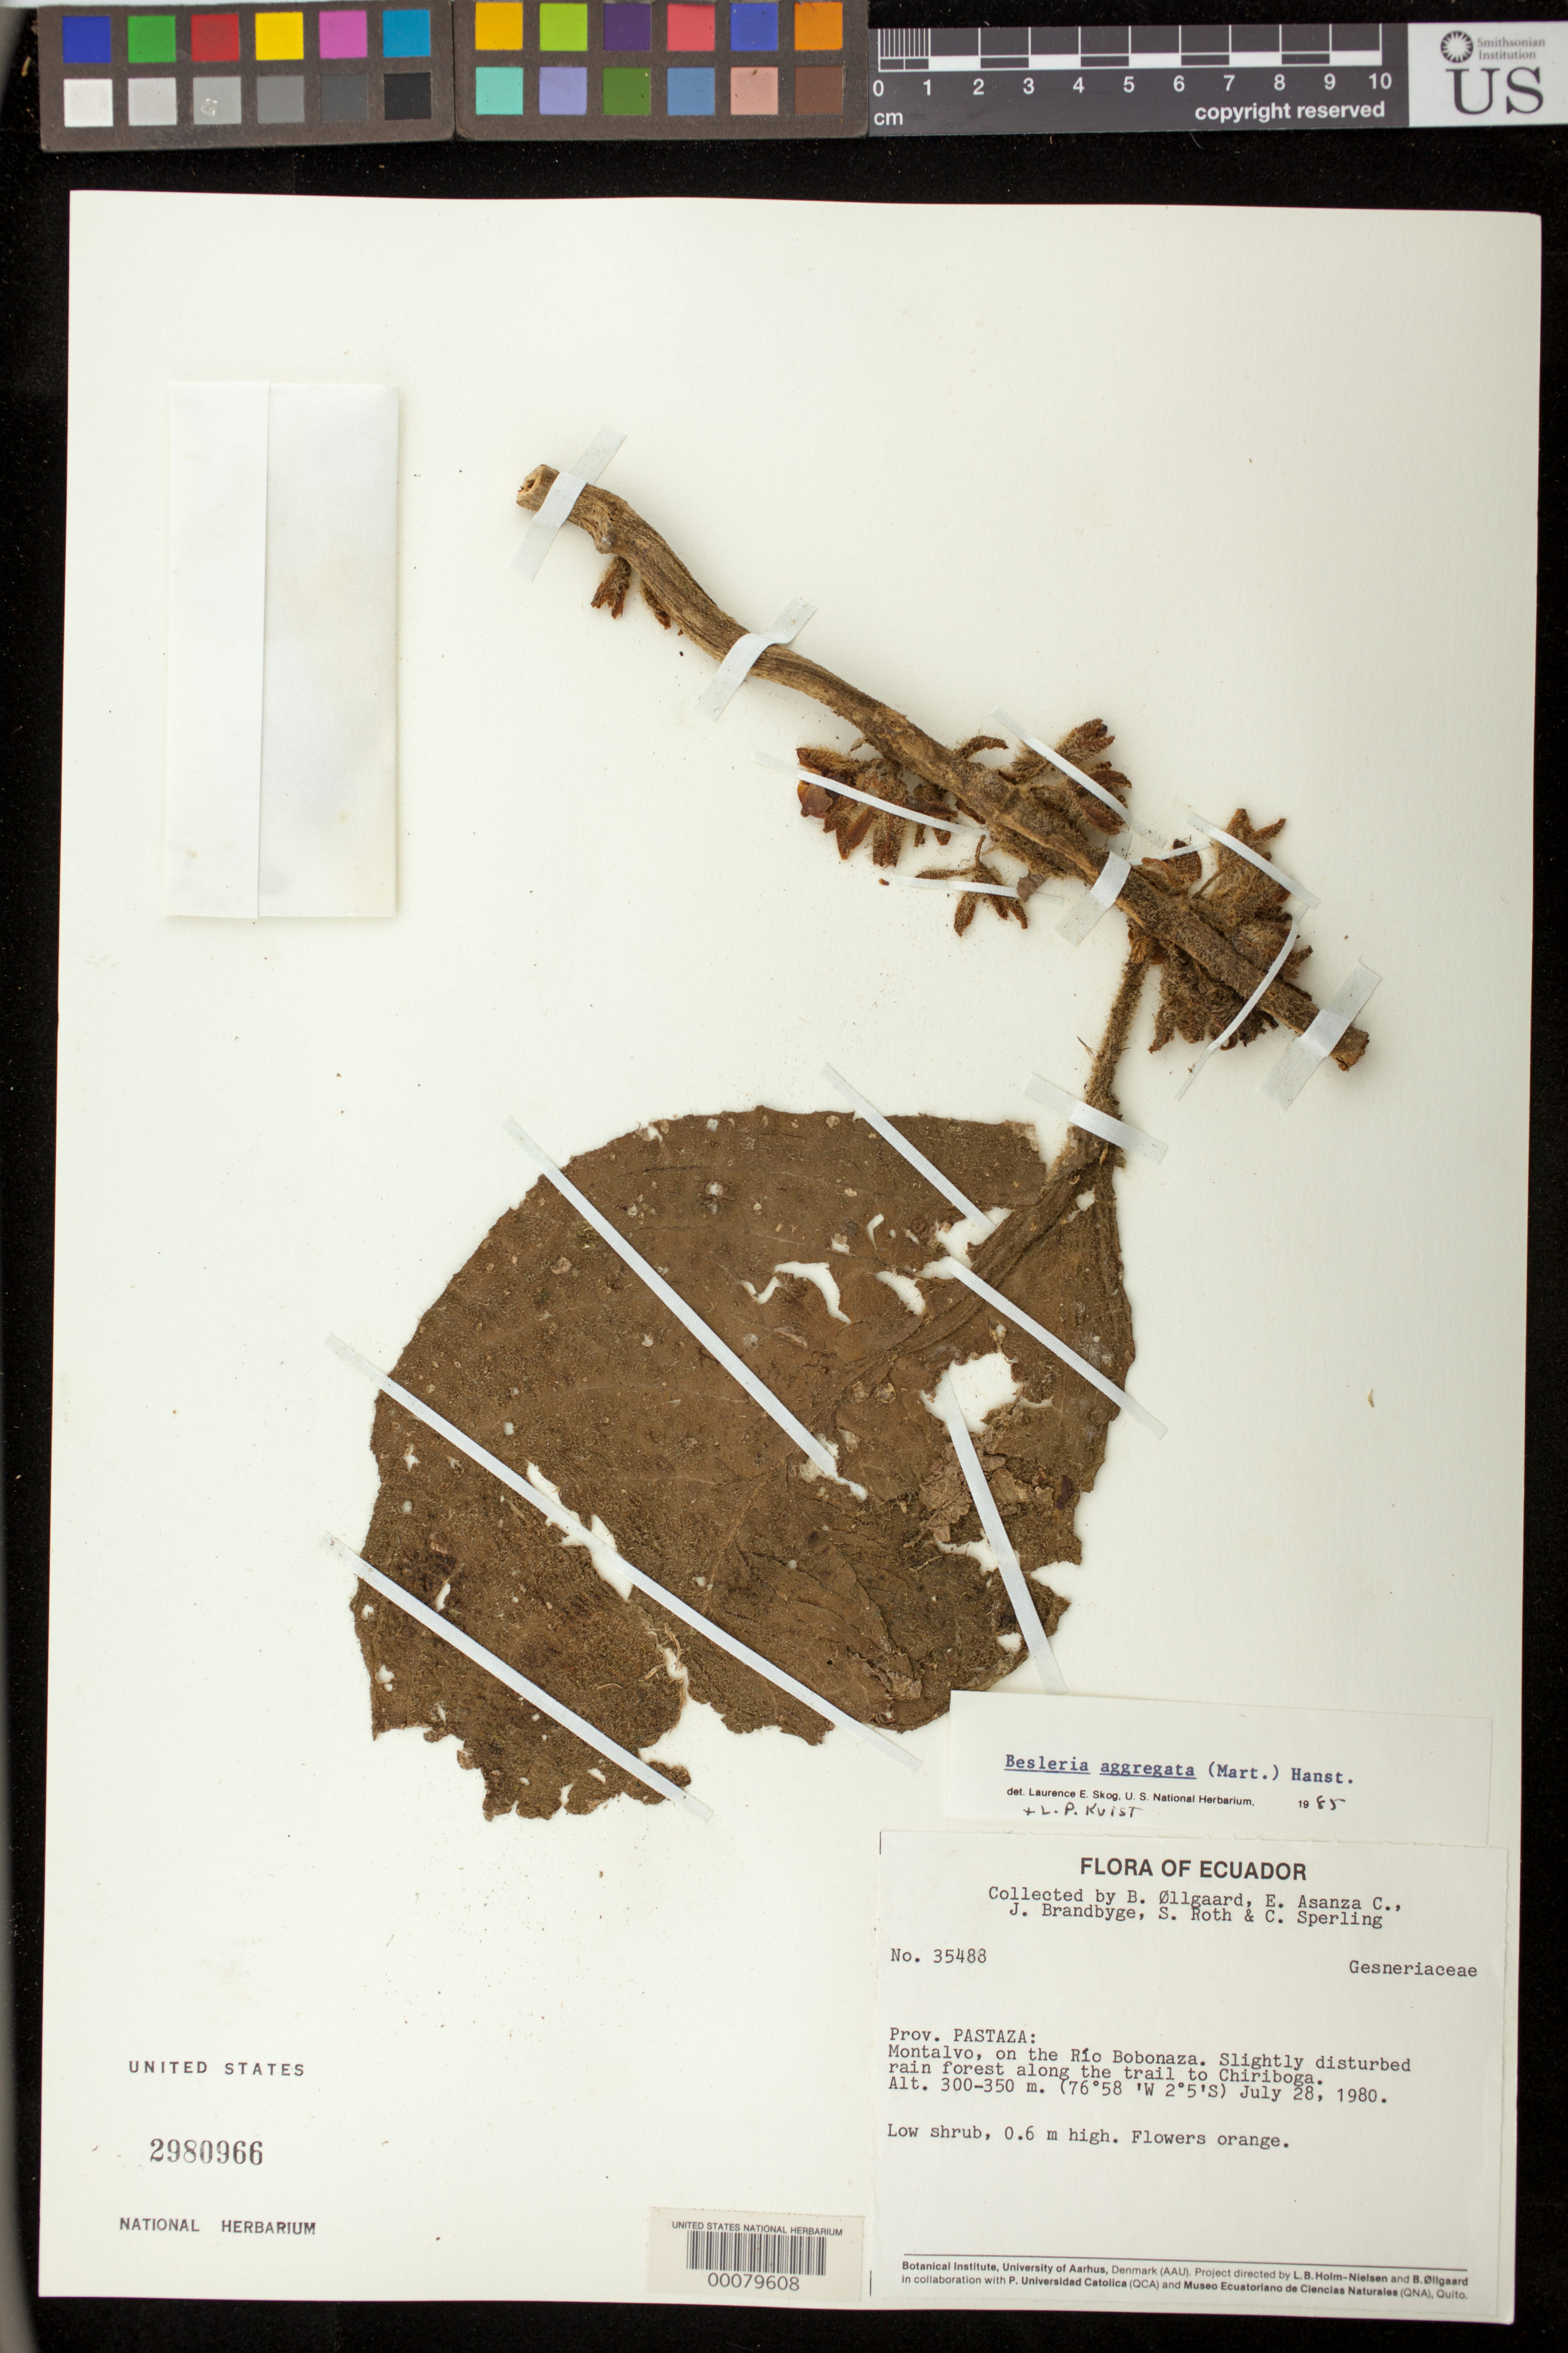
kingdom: Plantae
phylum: Tracheophyta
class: Magnoliopsida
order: Lamiales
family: Gesneriaceae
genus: Besleria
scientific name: Besleria aggregata var. aggregata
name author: (Mart.) Hanst.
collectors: B. Øllgaard & et al.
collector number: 35488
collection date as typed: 28 Jul 1980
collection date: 1980-07-28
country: Ecuador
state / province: Pastaza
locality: Montalvo, on the Rio Bobonaza, along the trail to Chiriboga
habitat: Slightly disturbed rain forest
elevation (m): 300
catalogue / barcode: US 2980966